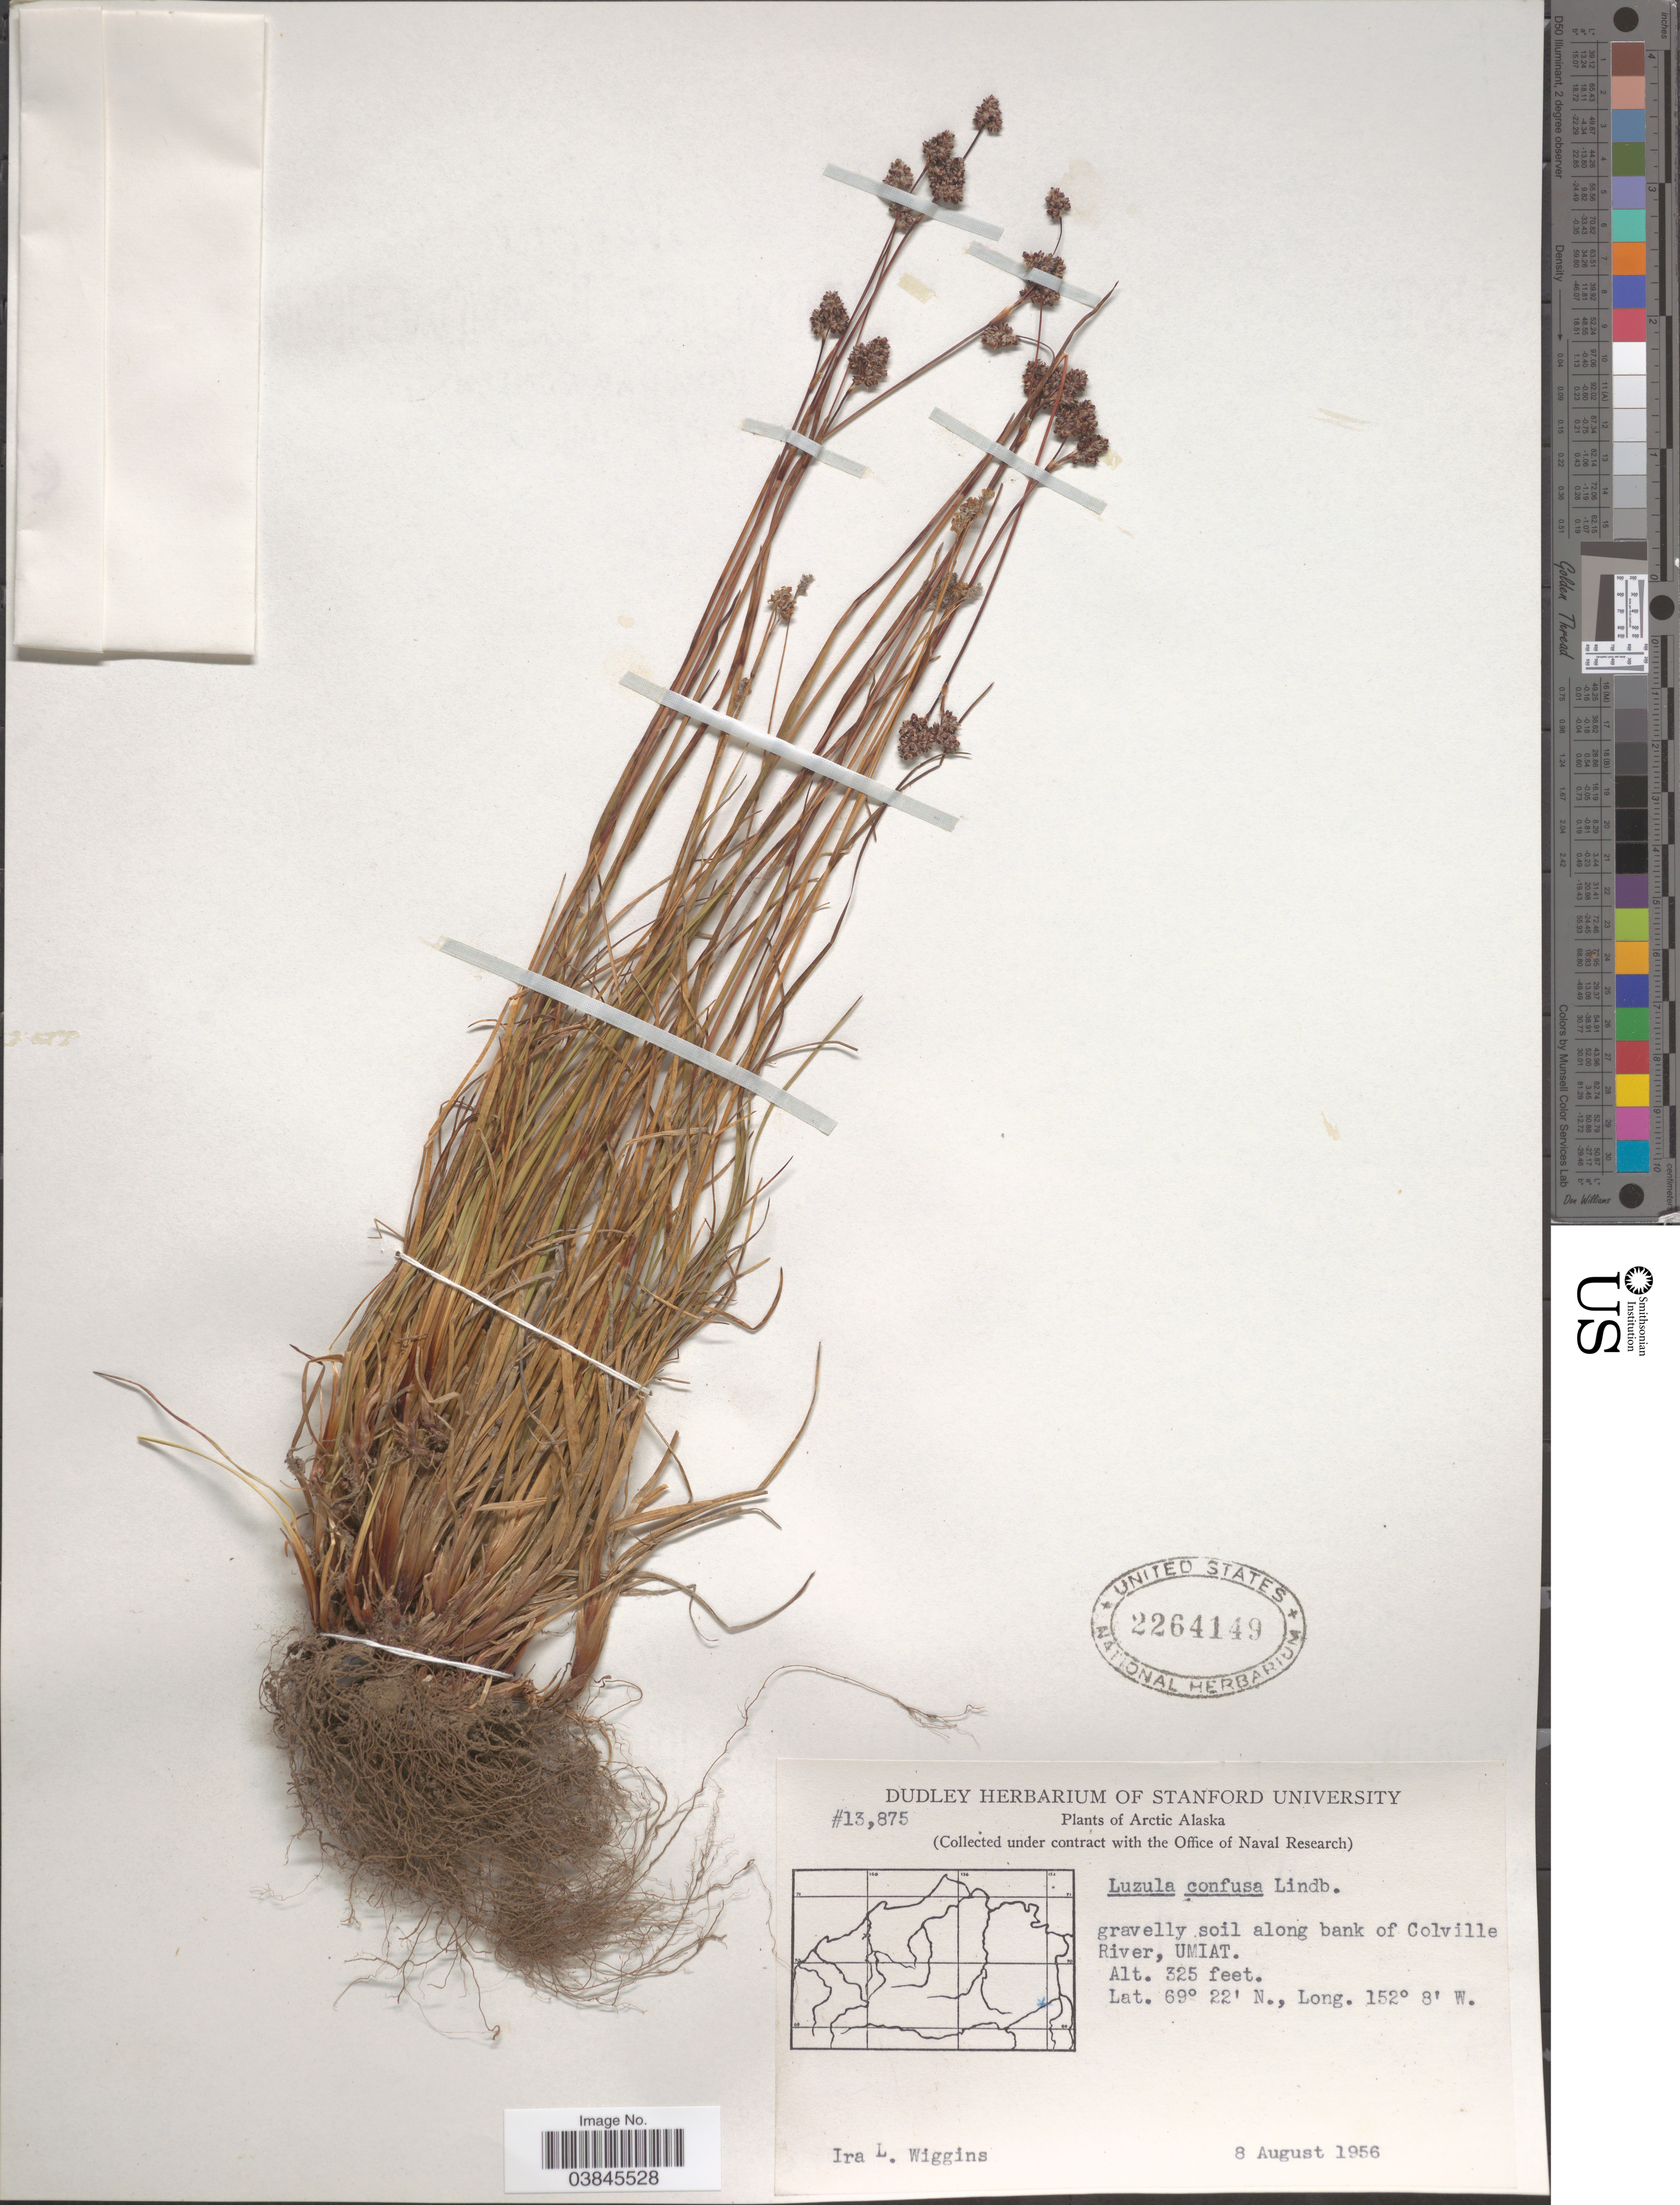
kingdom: Plantae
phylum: Tracheophyta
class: Liliopsida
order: Poales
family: Juncaceae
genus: Luzula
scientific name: Luzula confusa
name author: Lindeb.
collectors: I. L. Wiggins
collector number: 13875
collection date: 1956-08-08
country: United States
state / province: Alaska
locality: Arctic Alaska. Gravelly soil along bank of Colville River, Umiat.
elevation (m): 99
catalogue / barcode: US 2264149